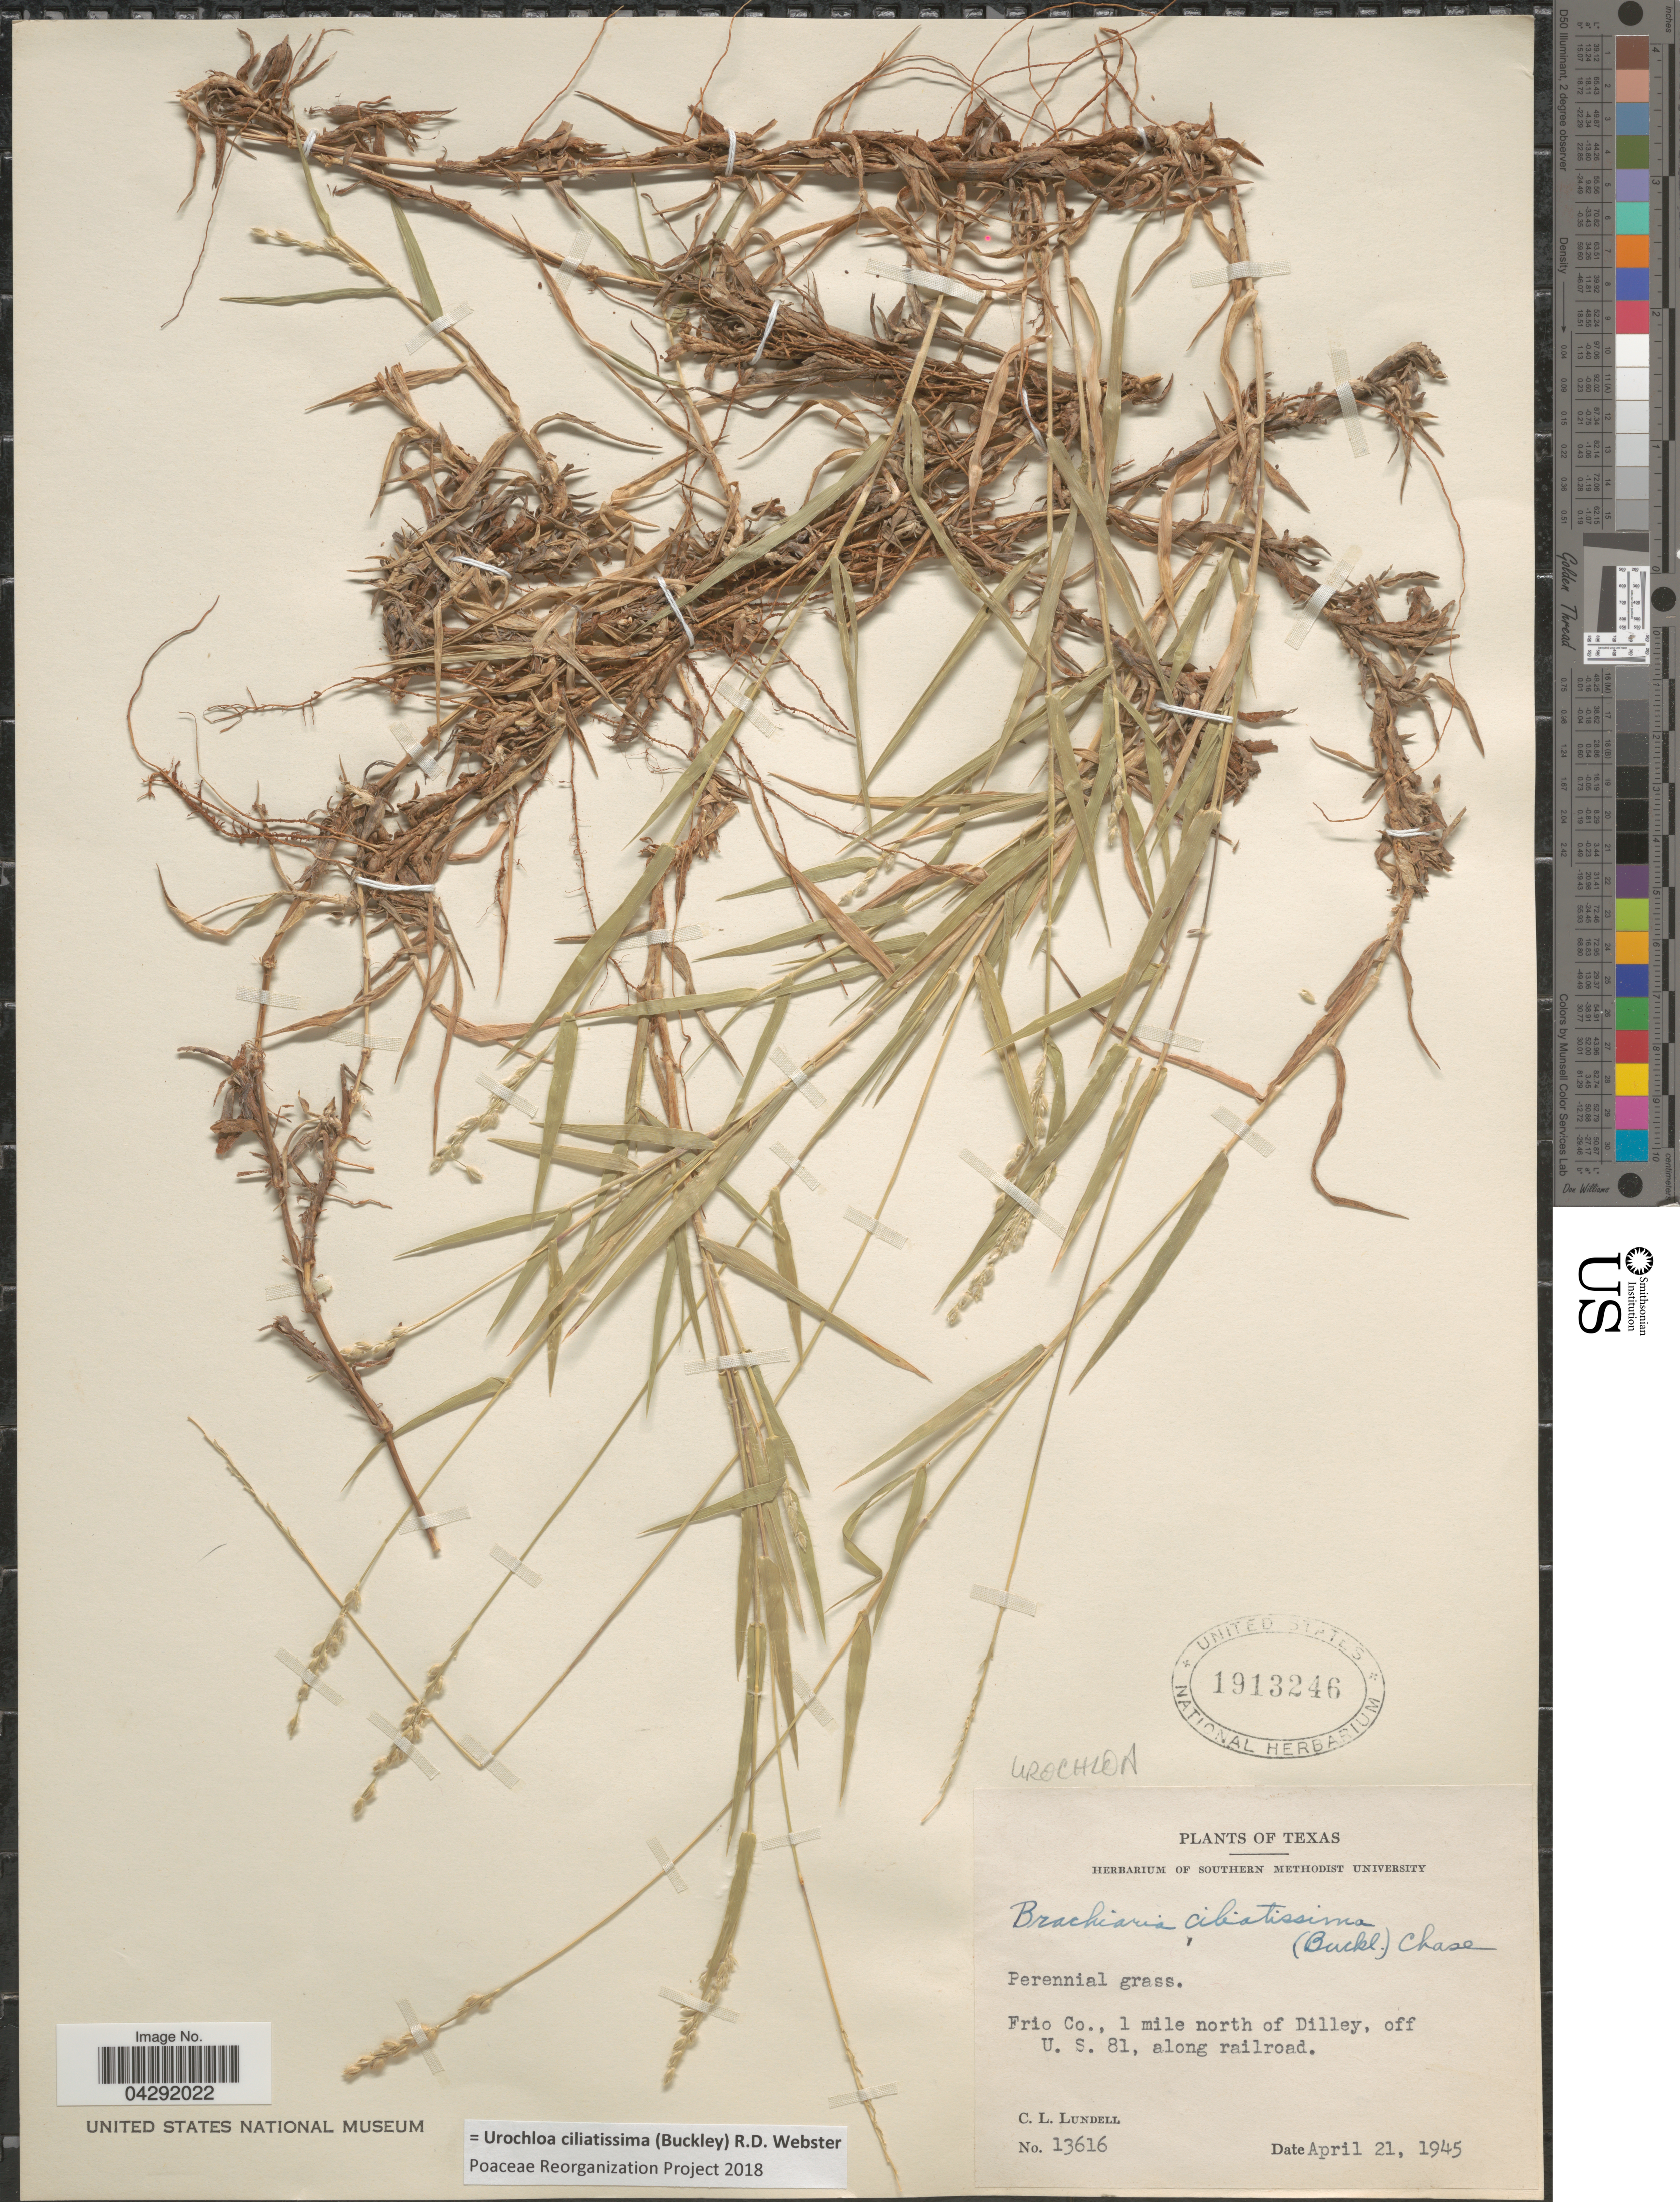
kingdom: Plantae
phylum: Tracheophyta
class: Liliopsida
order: Poales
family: Poaceae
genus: Urochloa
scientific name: Urochloa ciliatissima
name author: (Buckley) R.D. Webster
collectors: C. L. Lundell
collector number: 13616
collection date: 1945-04-21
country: United States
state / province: Texas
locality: Frio Co., 1 mile north of Dilley, off U. S. 81, along railroad.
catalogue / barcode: US 1913246